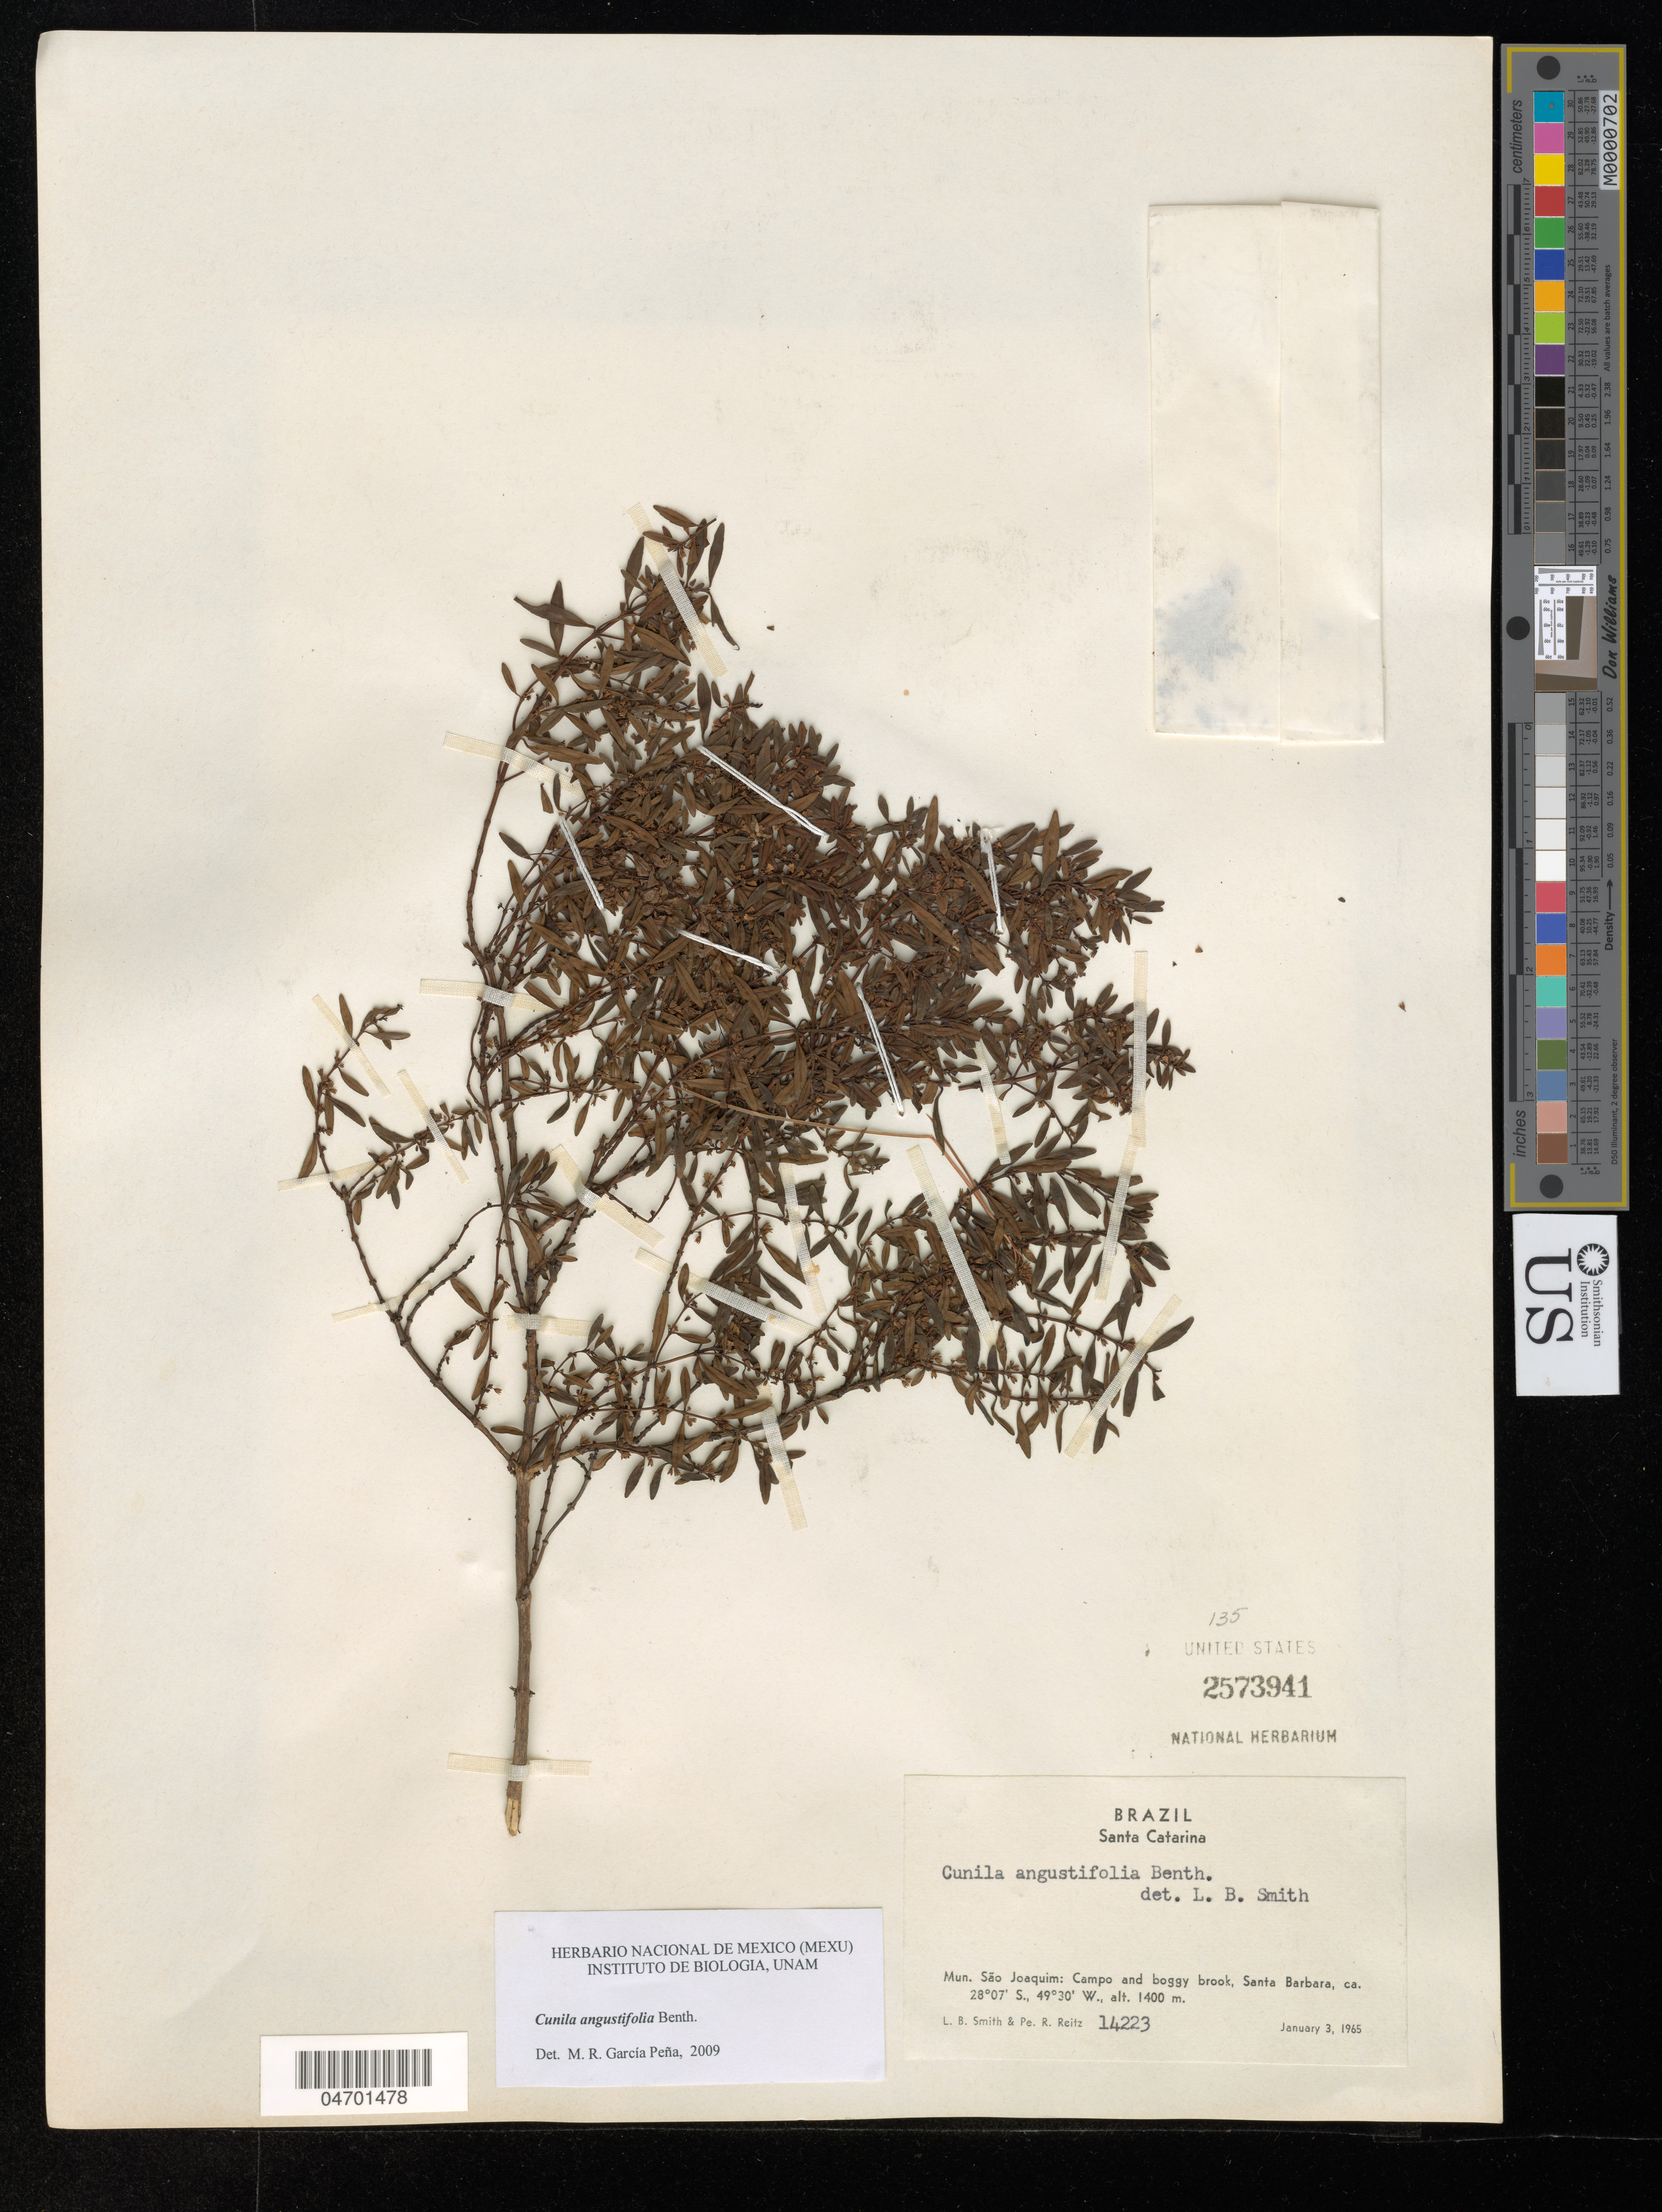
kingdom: Plantae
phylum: Tracheophyta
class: Magnoliopsida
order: Lamiales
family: Lamiaceae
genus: Cunila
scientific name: Cunila sp.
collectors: L. Smith & P. Reitz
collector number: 14223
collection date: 1965-01-03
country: Brazil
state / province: Santa Catarina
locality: Mun. São Joaquim: Campo and boggy brook, Santa Barbara.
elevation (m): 1400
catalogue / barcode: US 3573941